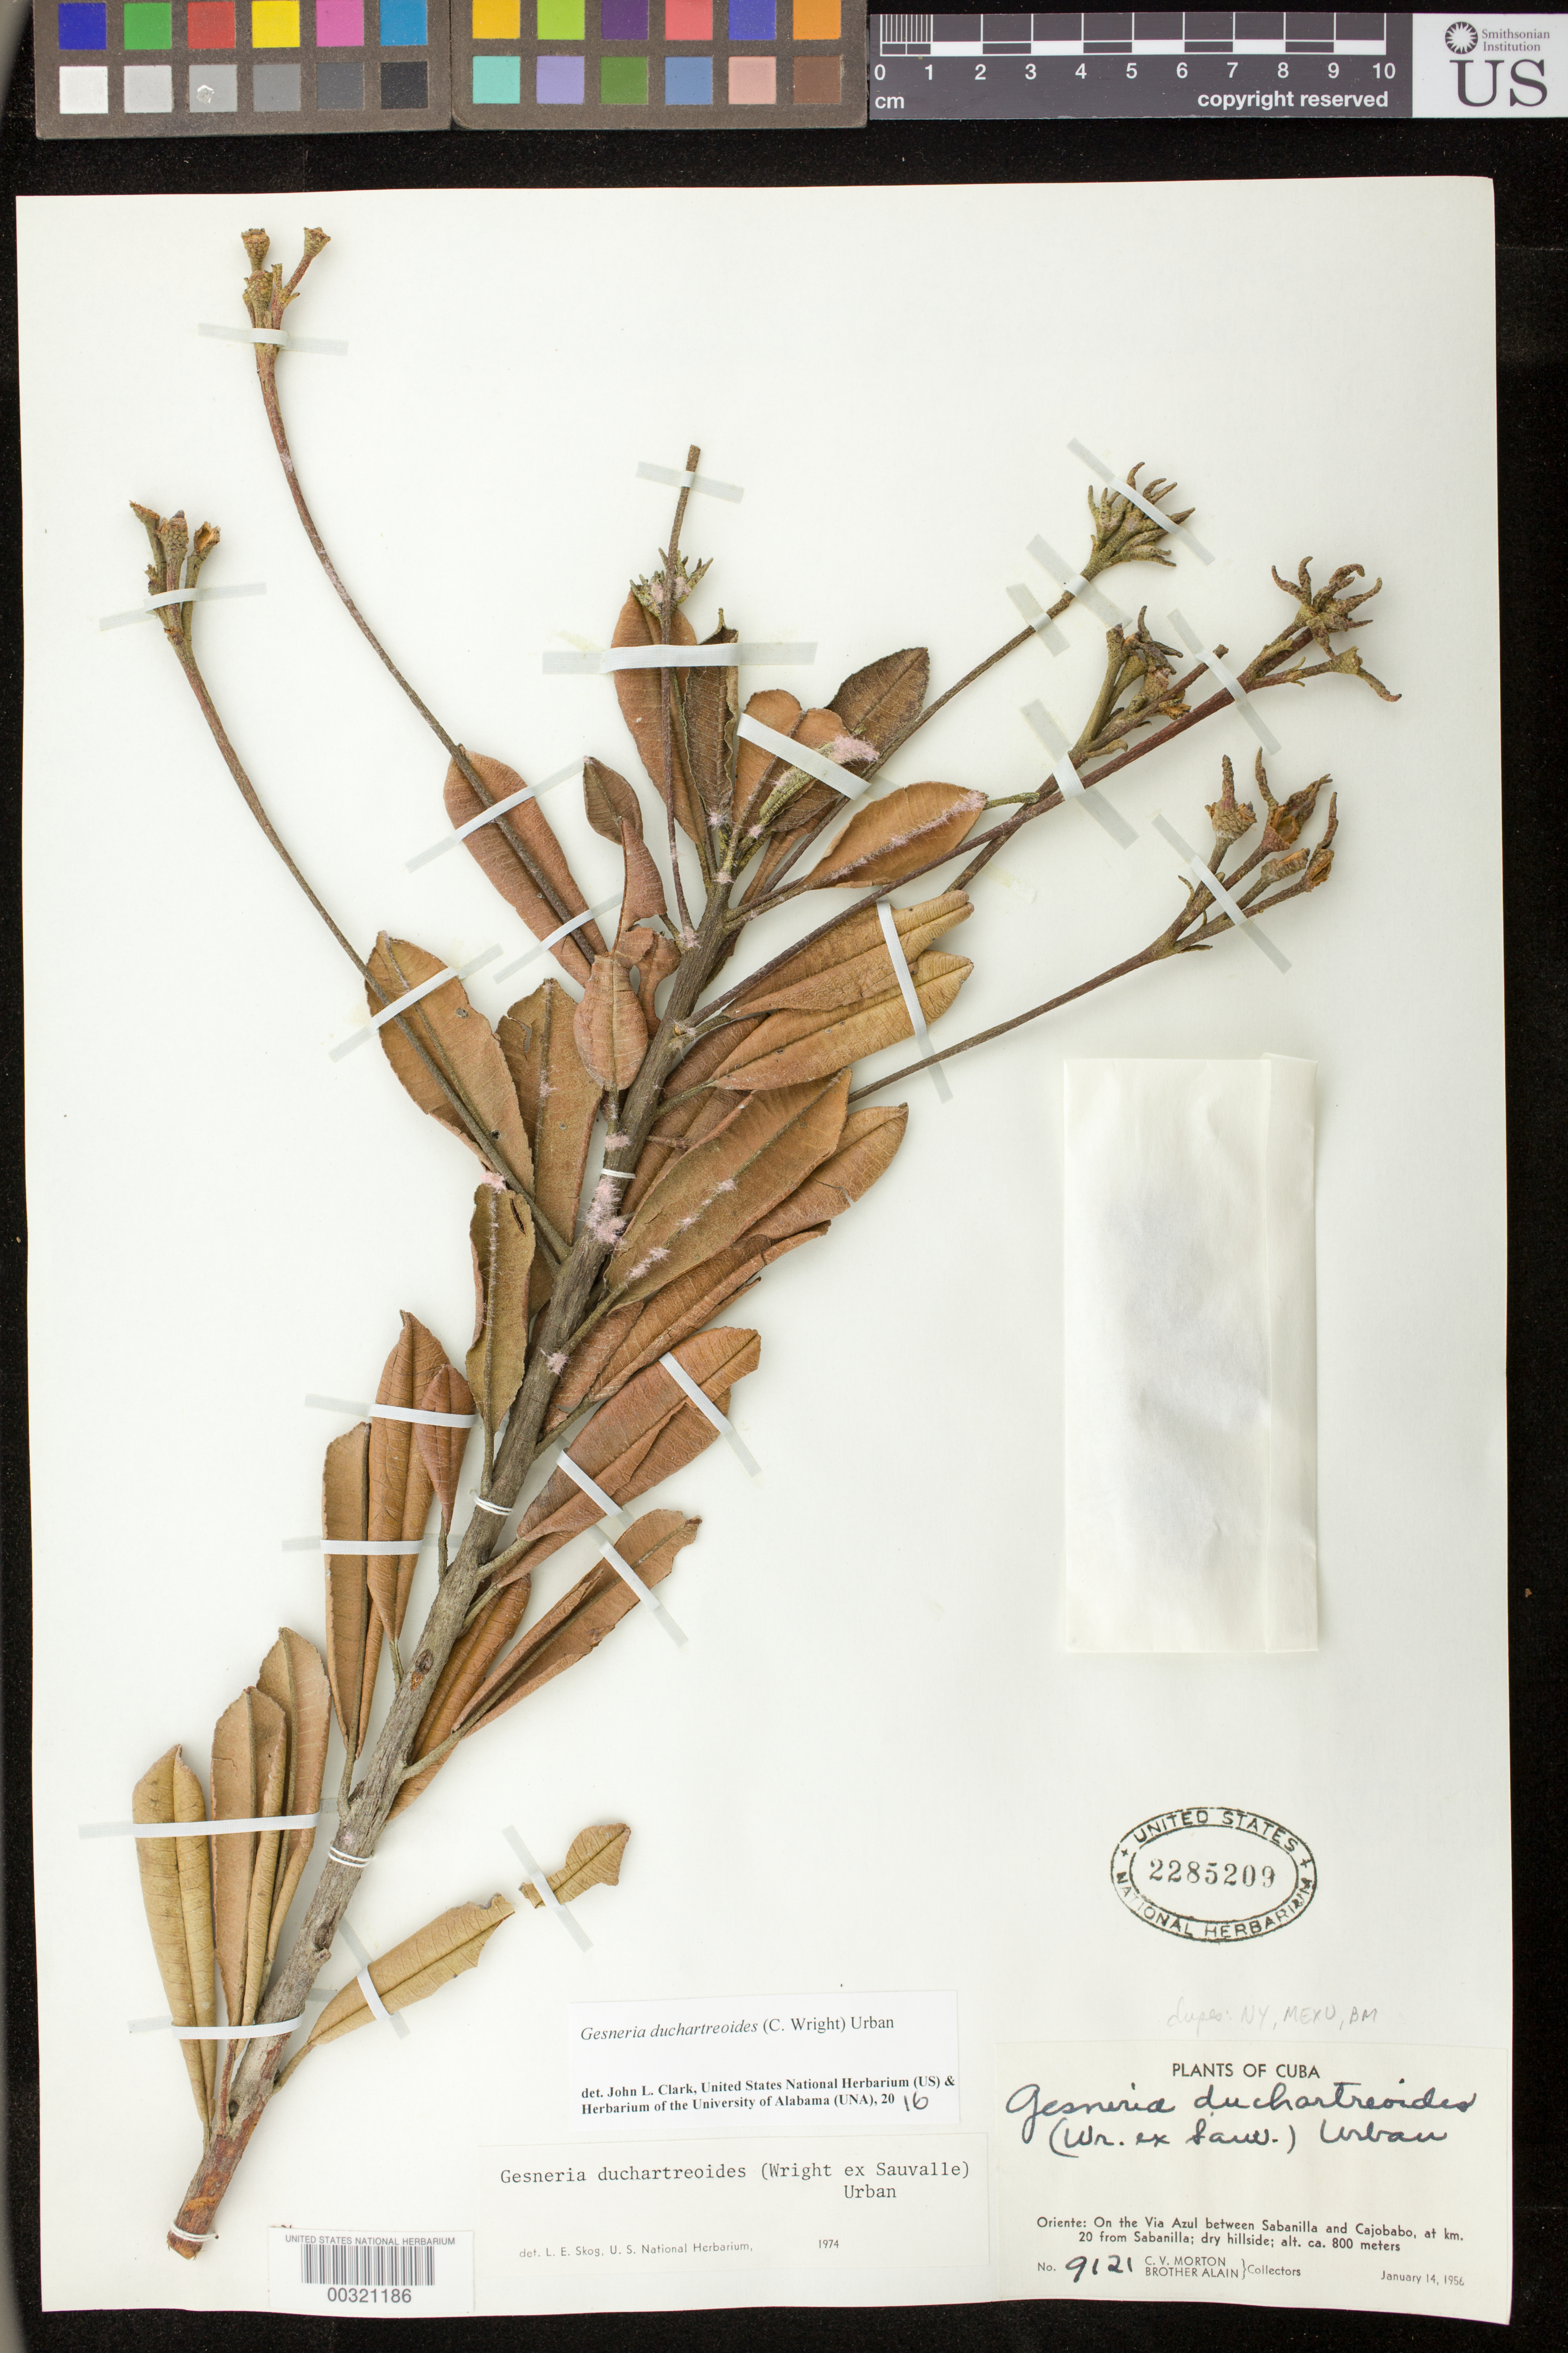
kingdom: Plantae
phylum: Tracheophyta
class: Magnoliopsida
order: Lamiales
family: Gesneriaceae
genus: Gesneria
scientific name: Gesneria duchartreoides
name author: (C. Wright) Urb.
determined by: Skog, Laurence E.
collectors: C. V. Morton & A. H. Liogier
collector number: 9121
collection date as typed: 14 Jan 1956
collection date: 1956-01-14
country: Cuba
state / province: Oriente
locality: On the Via Azul between Sabanilla and Cajobabo, at km 20 from Sabanilla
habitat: Dry hillside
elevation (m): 800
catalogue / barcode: US 2285209